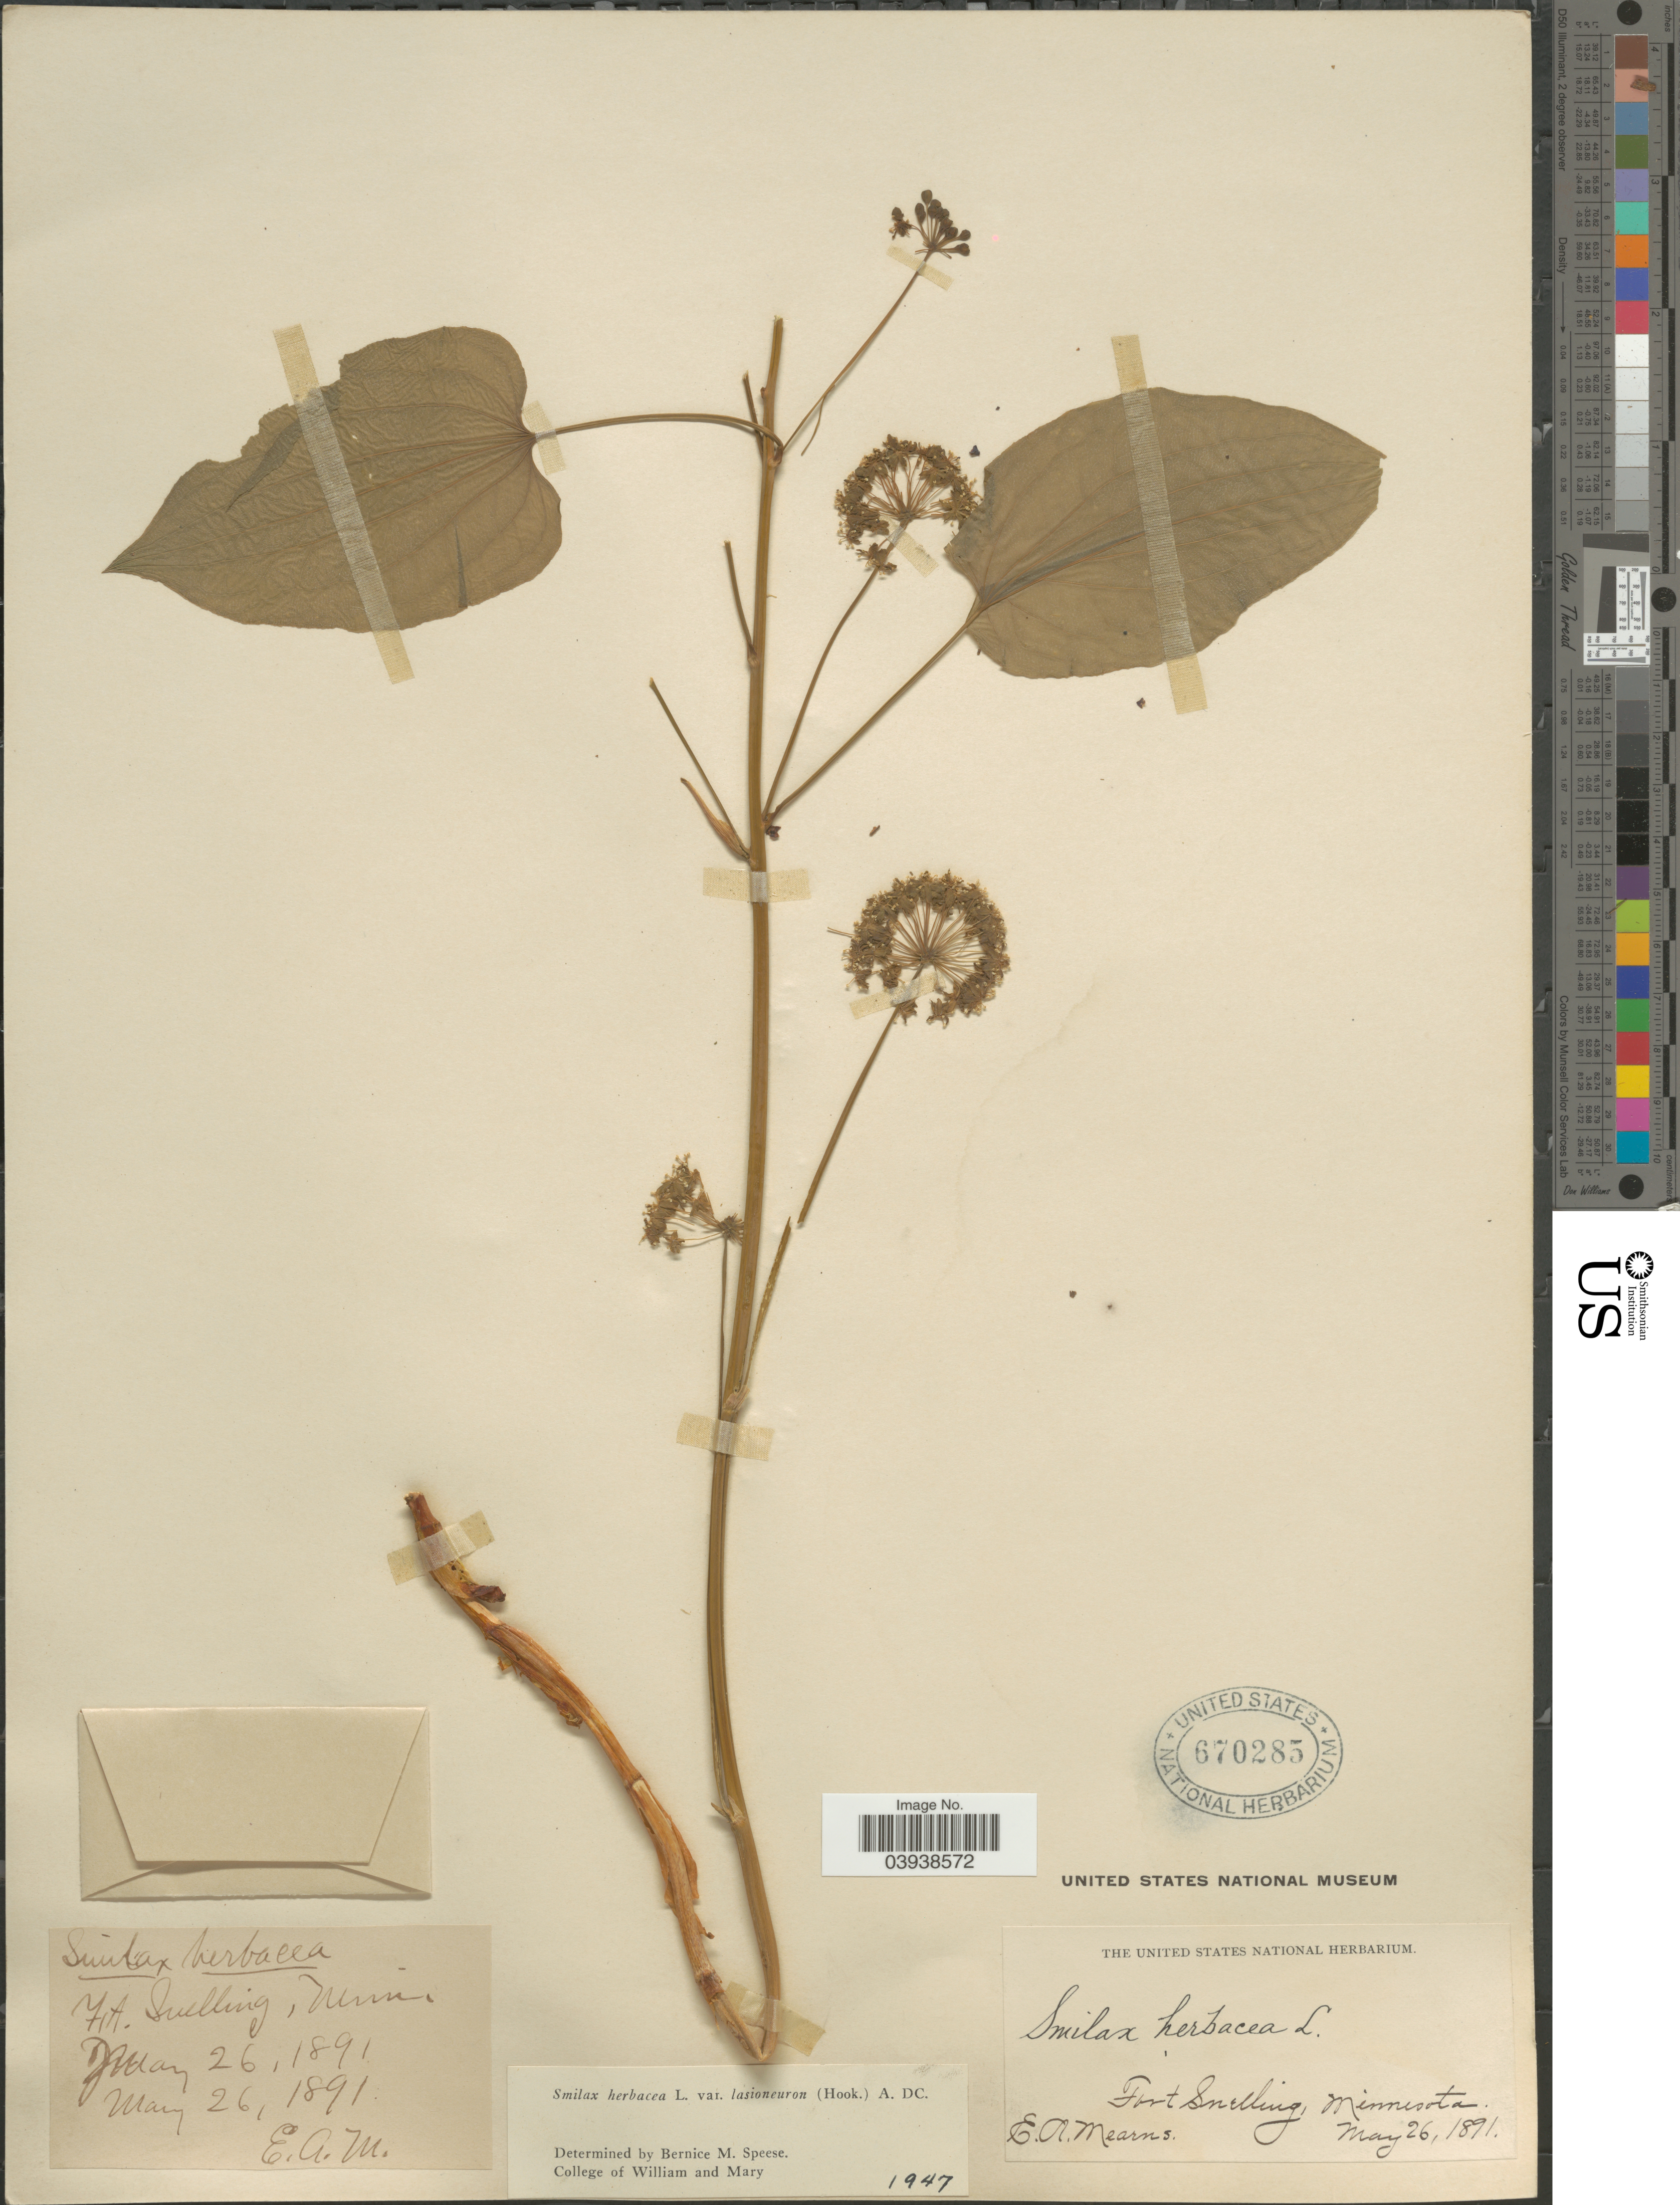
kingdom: Plantae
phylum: Tracheophyta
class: Liliopsida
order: Liliales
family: Smilacaceae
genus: Smilax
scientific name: Smilax herbacea var. lasioneuron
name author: (Hook.) A. DC.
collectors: E. A. Mearns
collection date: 1891-05-26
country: United States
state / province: Minnesota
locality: Fort Snelling.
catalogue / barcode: US 670285